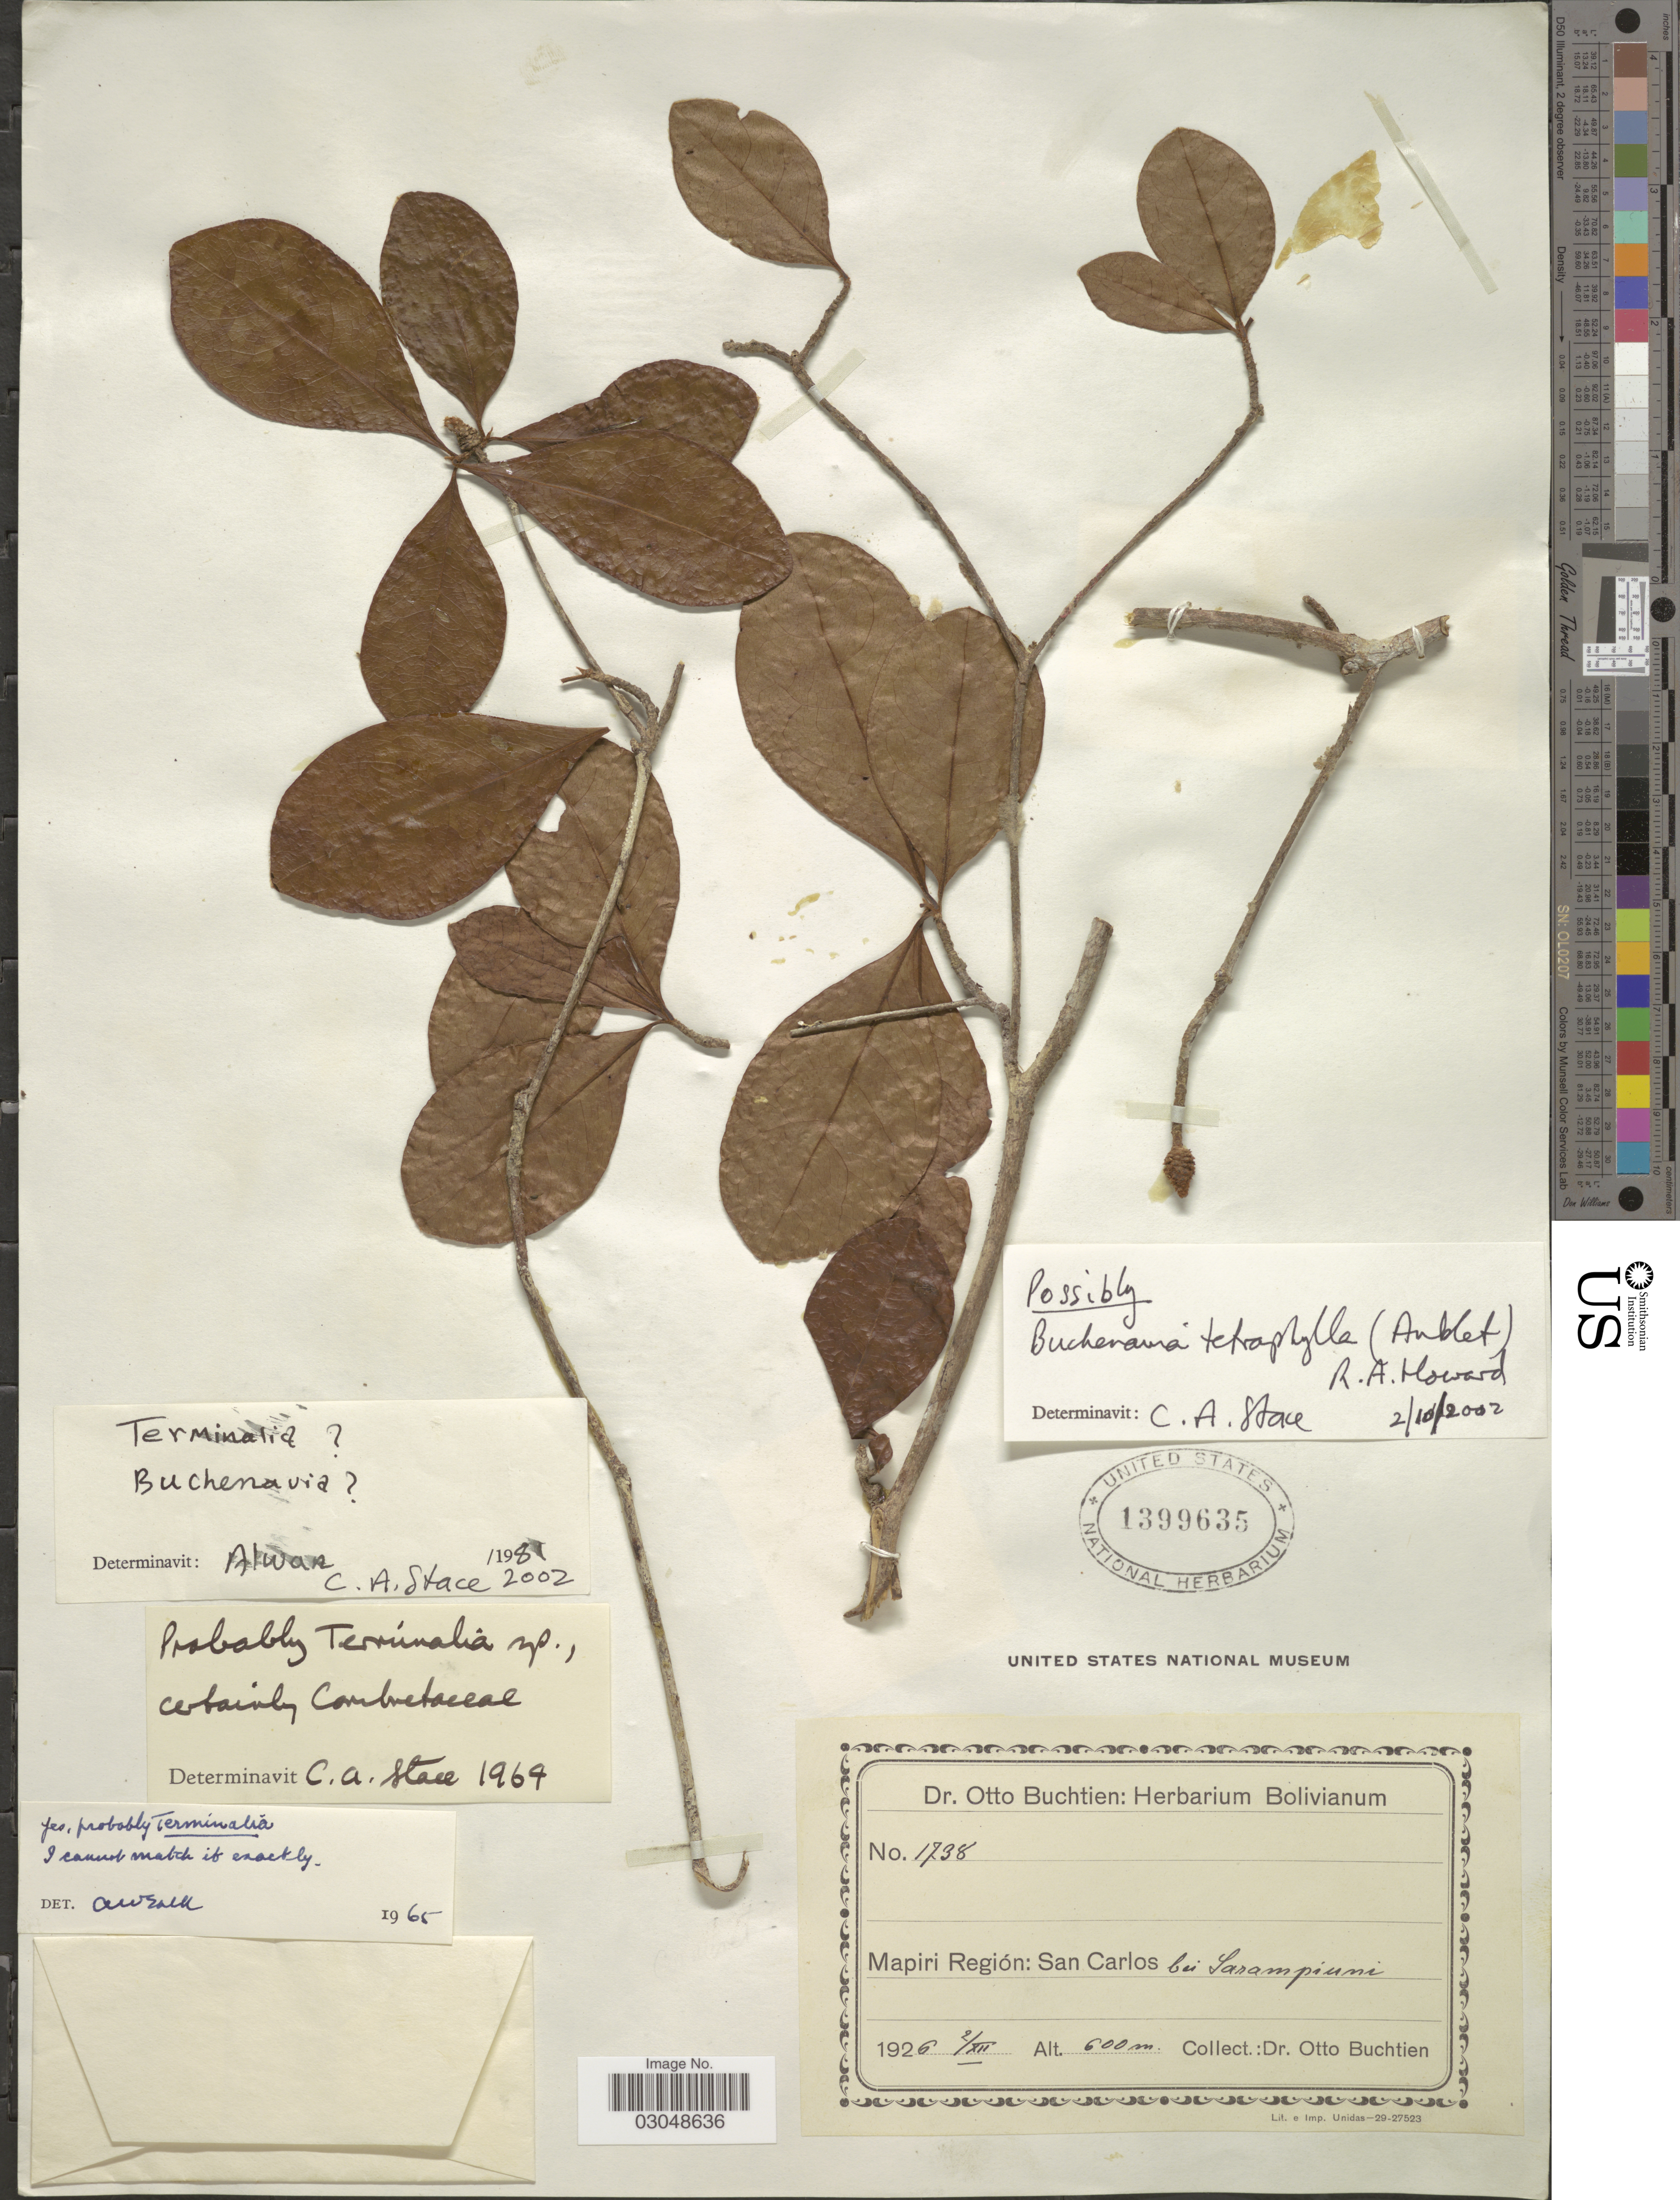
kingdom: Plantae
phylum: Tracheophyta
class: Magnoliopsida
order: Myrtales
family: Combretaceae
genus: Terminalia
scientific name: Terminalia tetraphylla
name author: (Aubl.) Gere & Boatwr.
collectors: O. Buchtien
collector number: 1738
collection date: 1926-12-02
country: Bolivia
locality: Mapiri Región: San Carlos bei Sarampiuni.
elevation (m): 600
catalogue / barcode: US 1399635